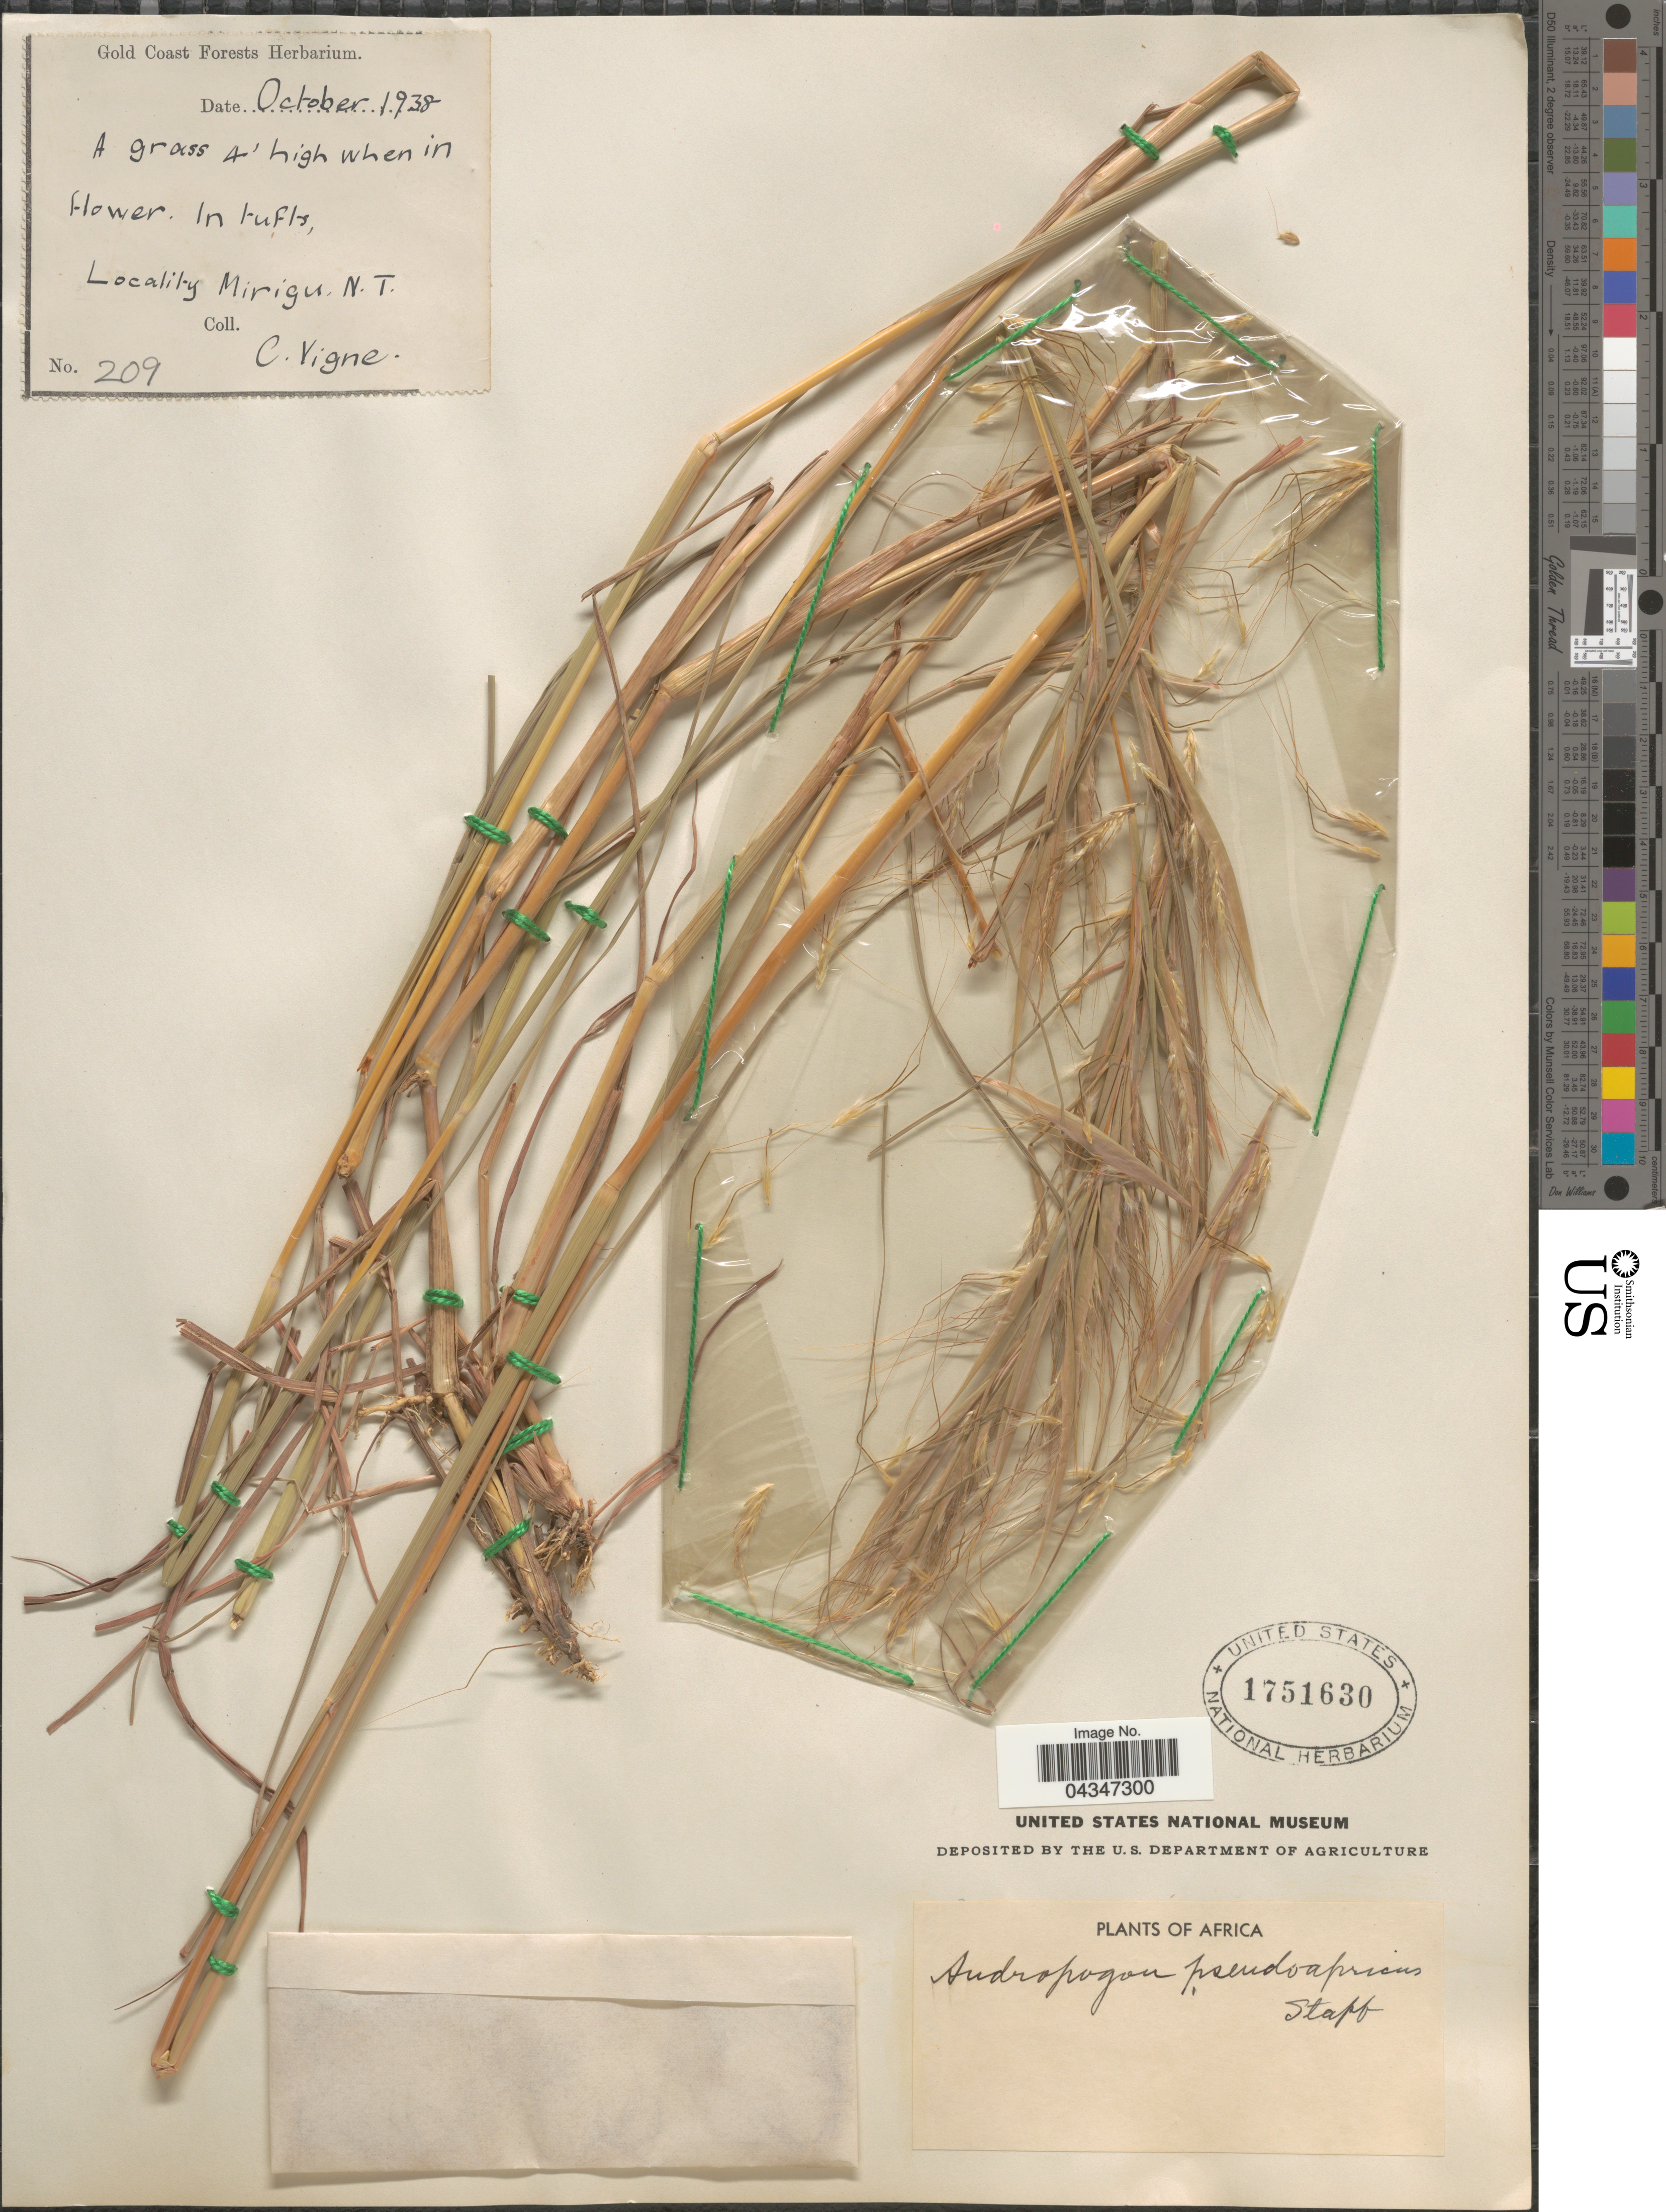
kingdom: Plantae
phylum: Tracheophyta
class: Liliopsida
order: Poales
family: Poaceae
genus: Andropogon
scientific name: Andropogon pseudapricus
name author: Stapf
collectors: C. Vigne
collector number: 209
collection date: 1938-10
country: Ghana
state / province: Northern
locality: Mirigu.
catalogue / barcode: US 1751630